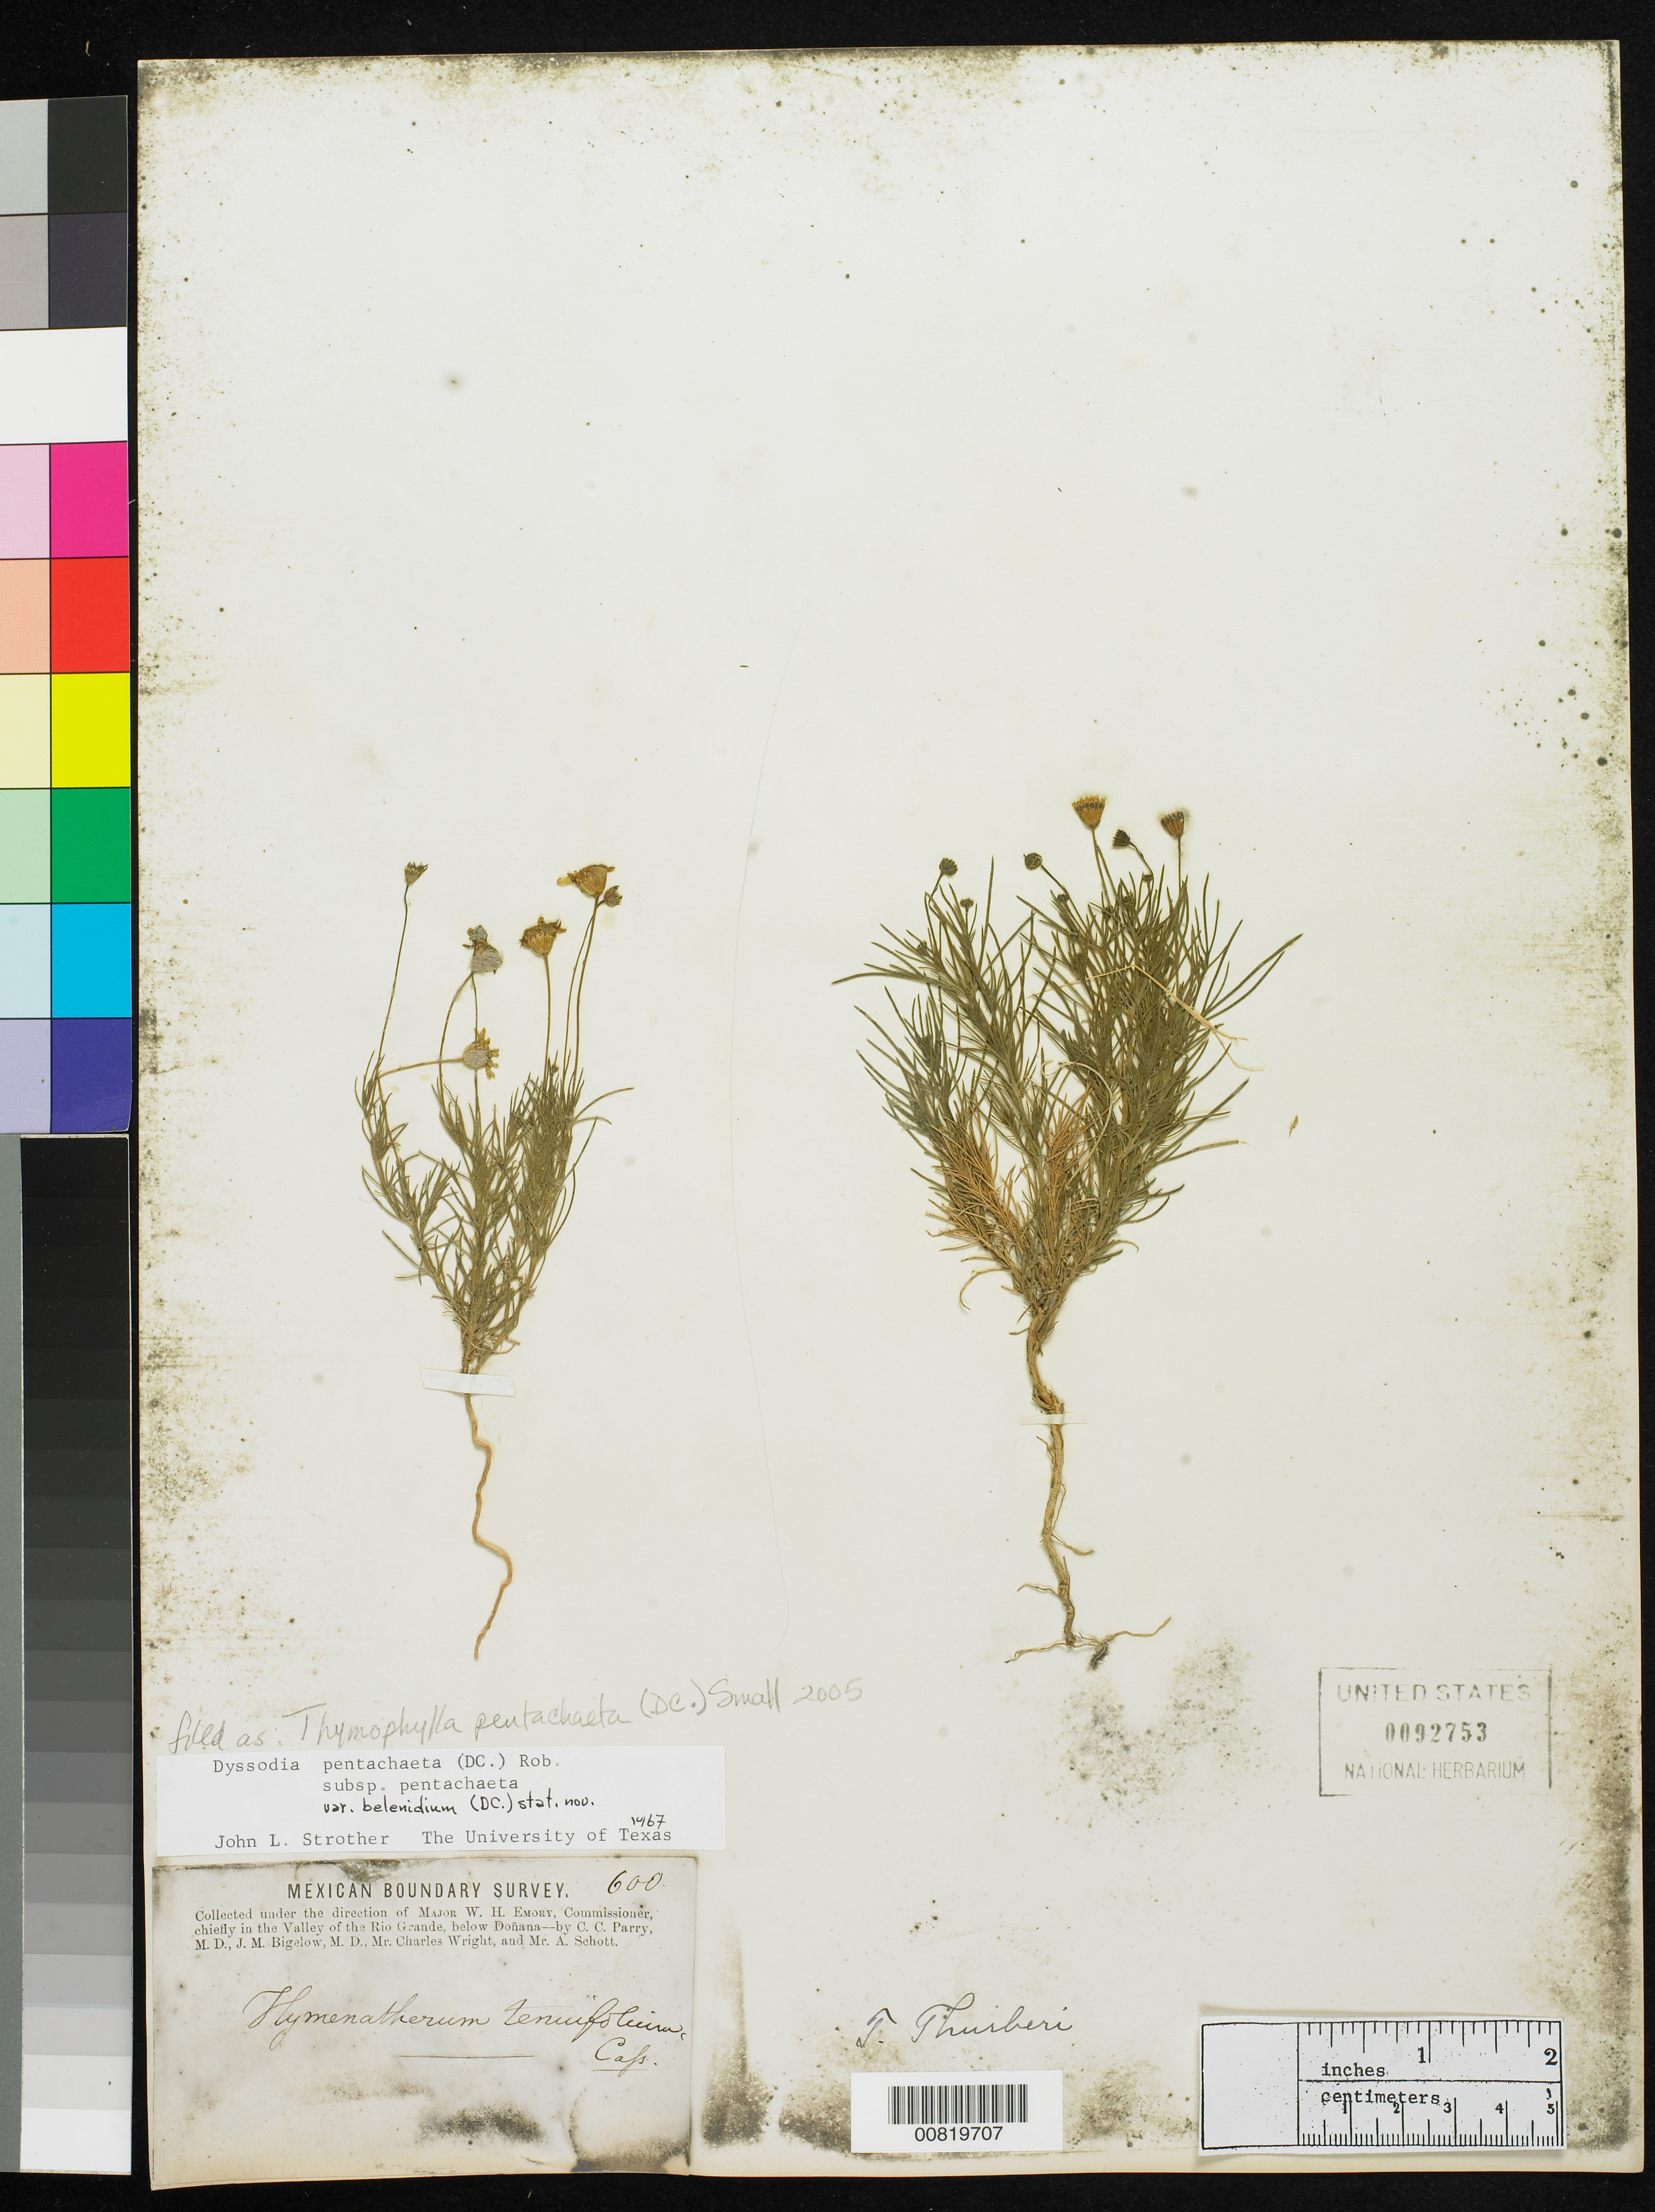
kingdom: Plantae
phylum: Tracheophyta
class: Magnoliopsida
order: Asterales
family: Asteraceae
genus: Thymophylla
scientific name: Thymophylla pentachaeta var. belenidium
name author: (DC.) Strother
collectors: C. C. Parry, J. M. Bigelow, C. Wright & A. C. V. Schott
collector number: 600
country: United States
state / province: New Mexico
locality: Valley of the Rio Grande, below Doñana, New Mexico.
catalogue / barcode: US 92753